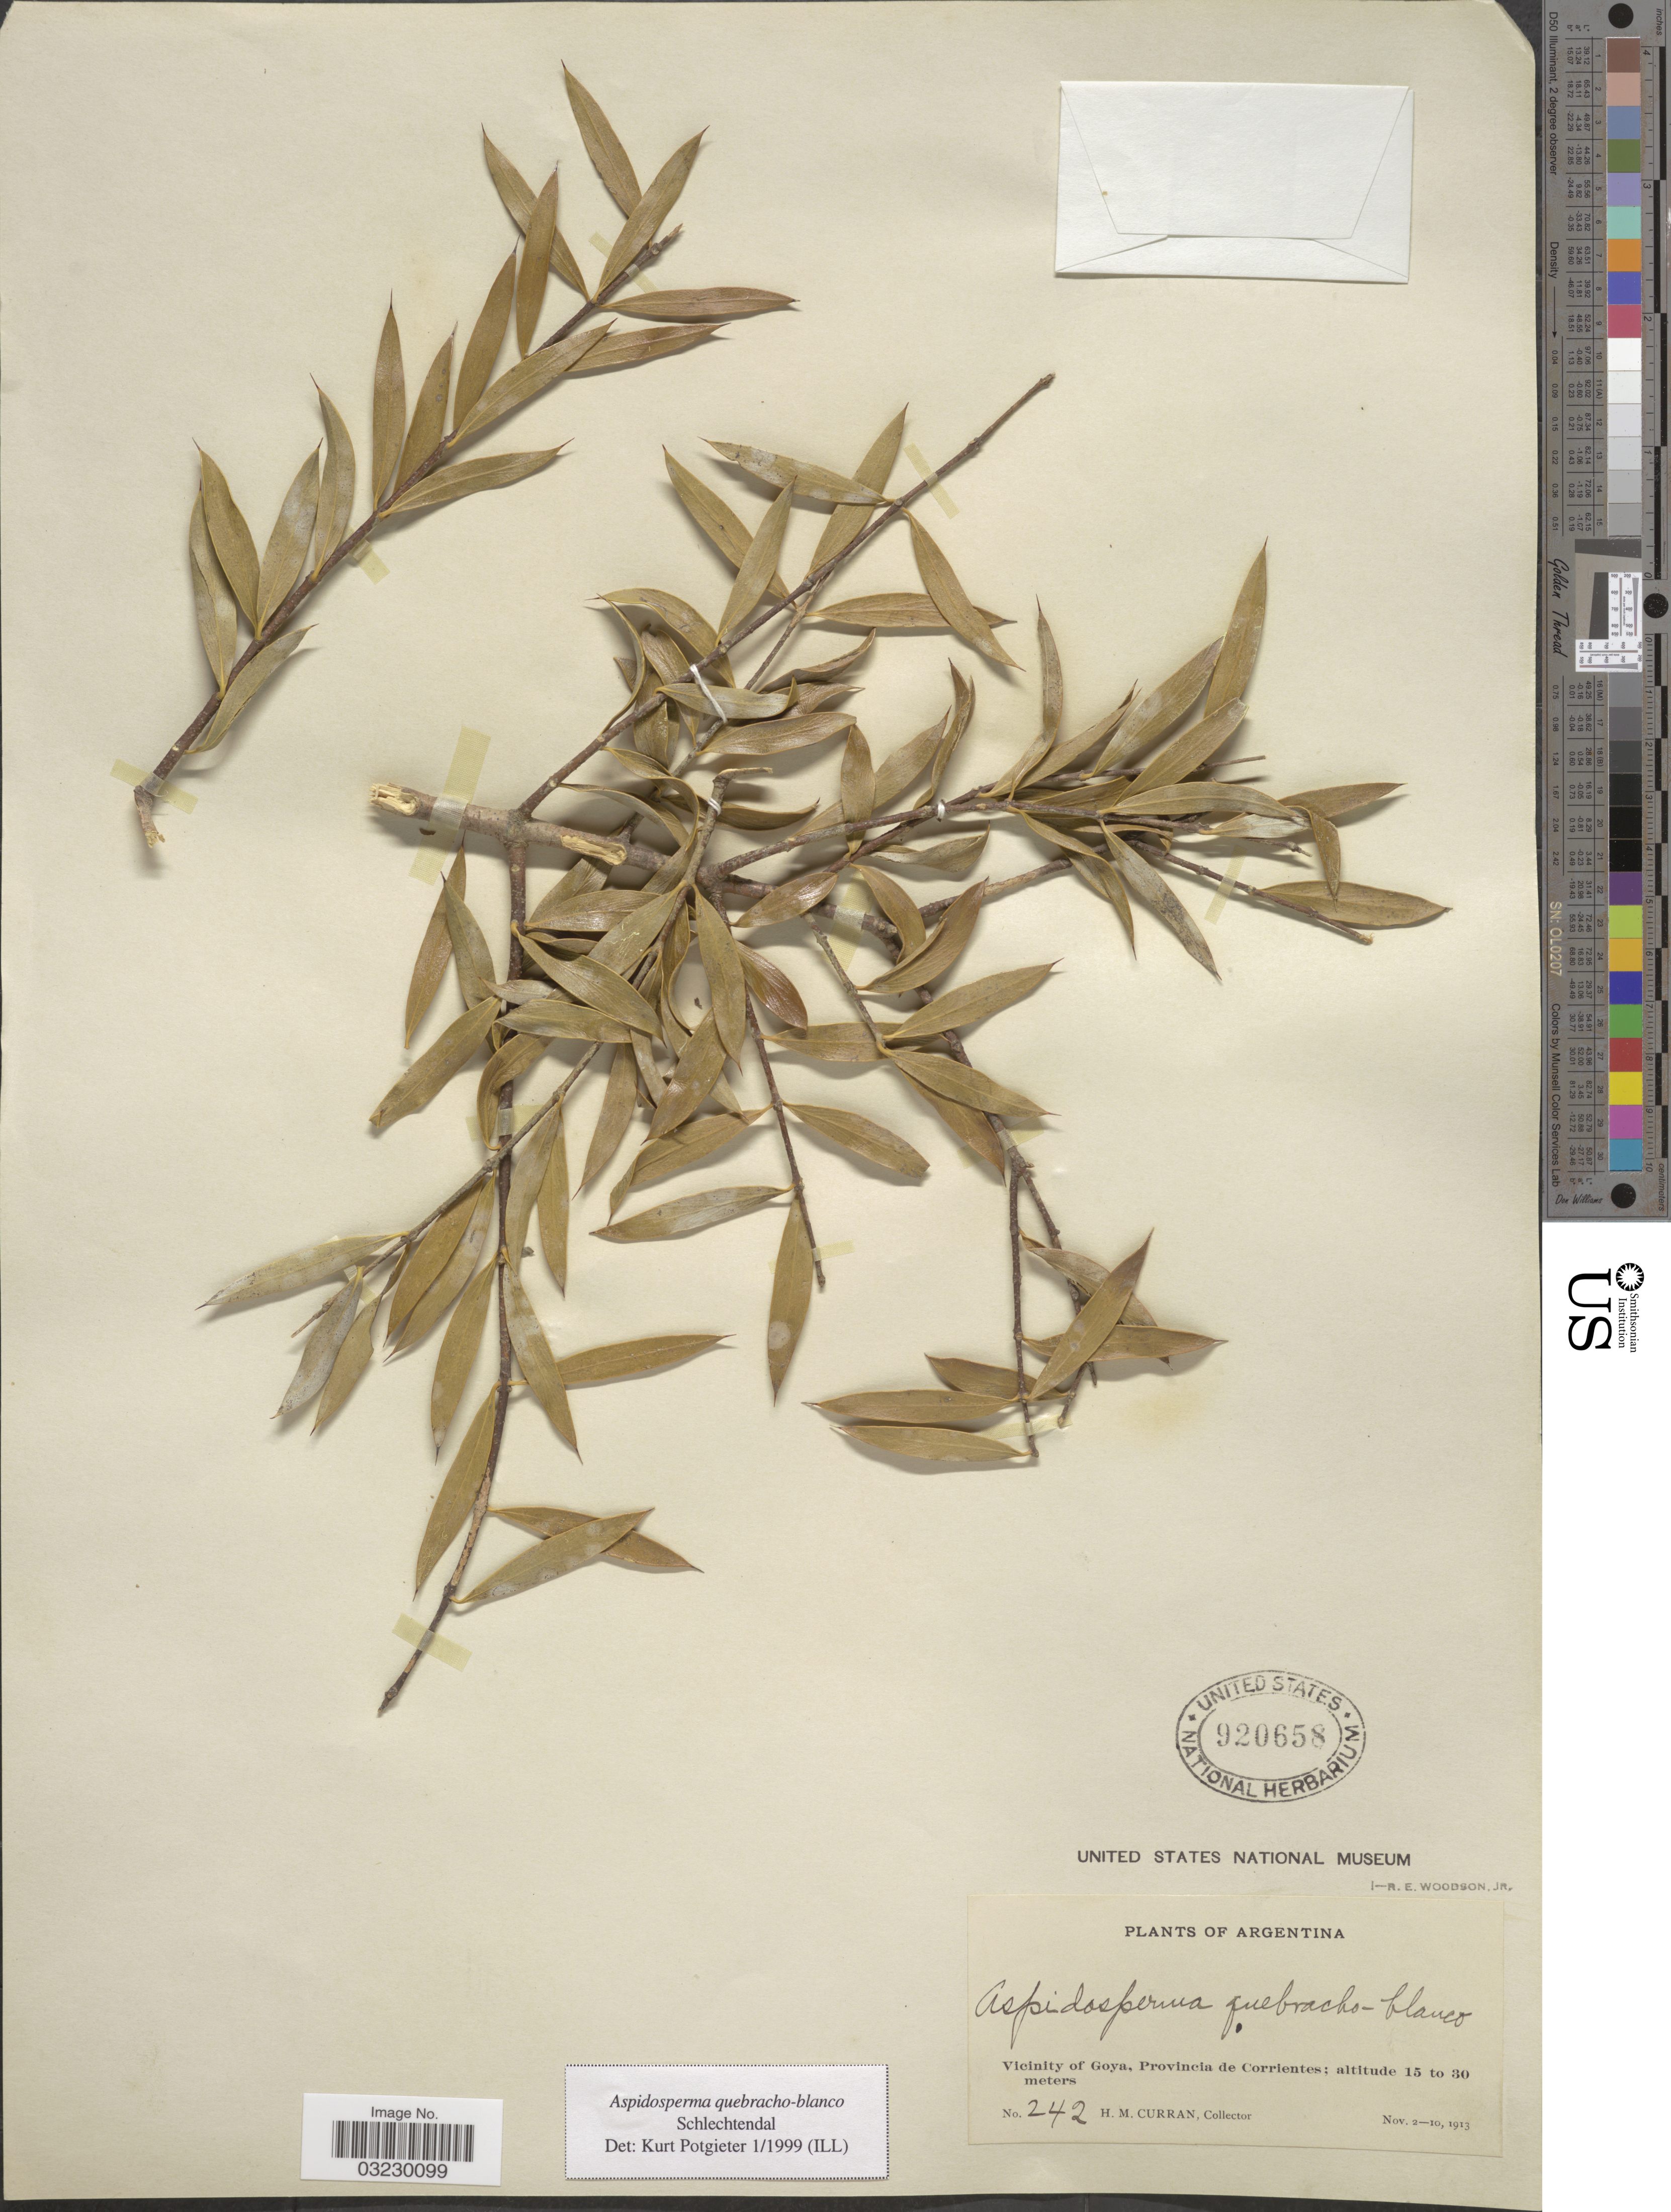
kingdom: Plantae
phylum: Tracheophyta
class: Magnoliopsida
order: Gentianales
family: Apocynaceae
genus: Aspidosperma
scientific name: Aspidosperma quebracho-blanco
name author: Schltdl.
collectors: H. M. Curran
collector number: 242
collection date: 1913-11-02/1913-11-10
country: Argentina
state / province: Corrientes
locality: Vicinity of Goya.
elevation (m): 15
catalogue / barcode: US 920658